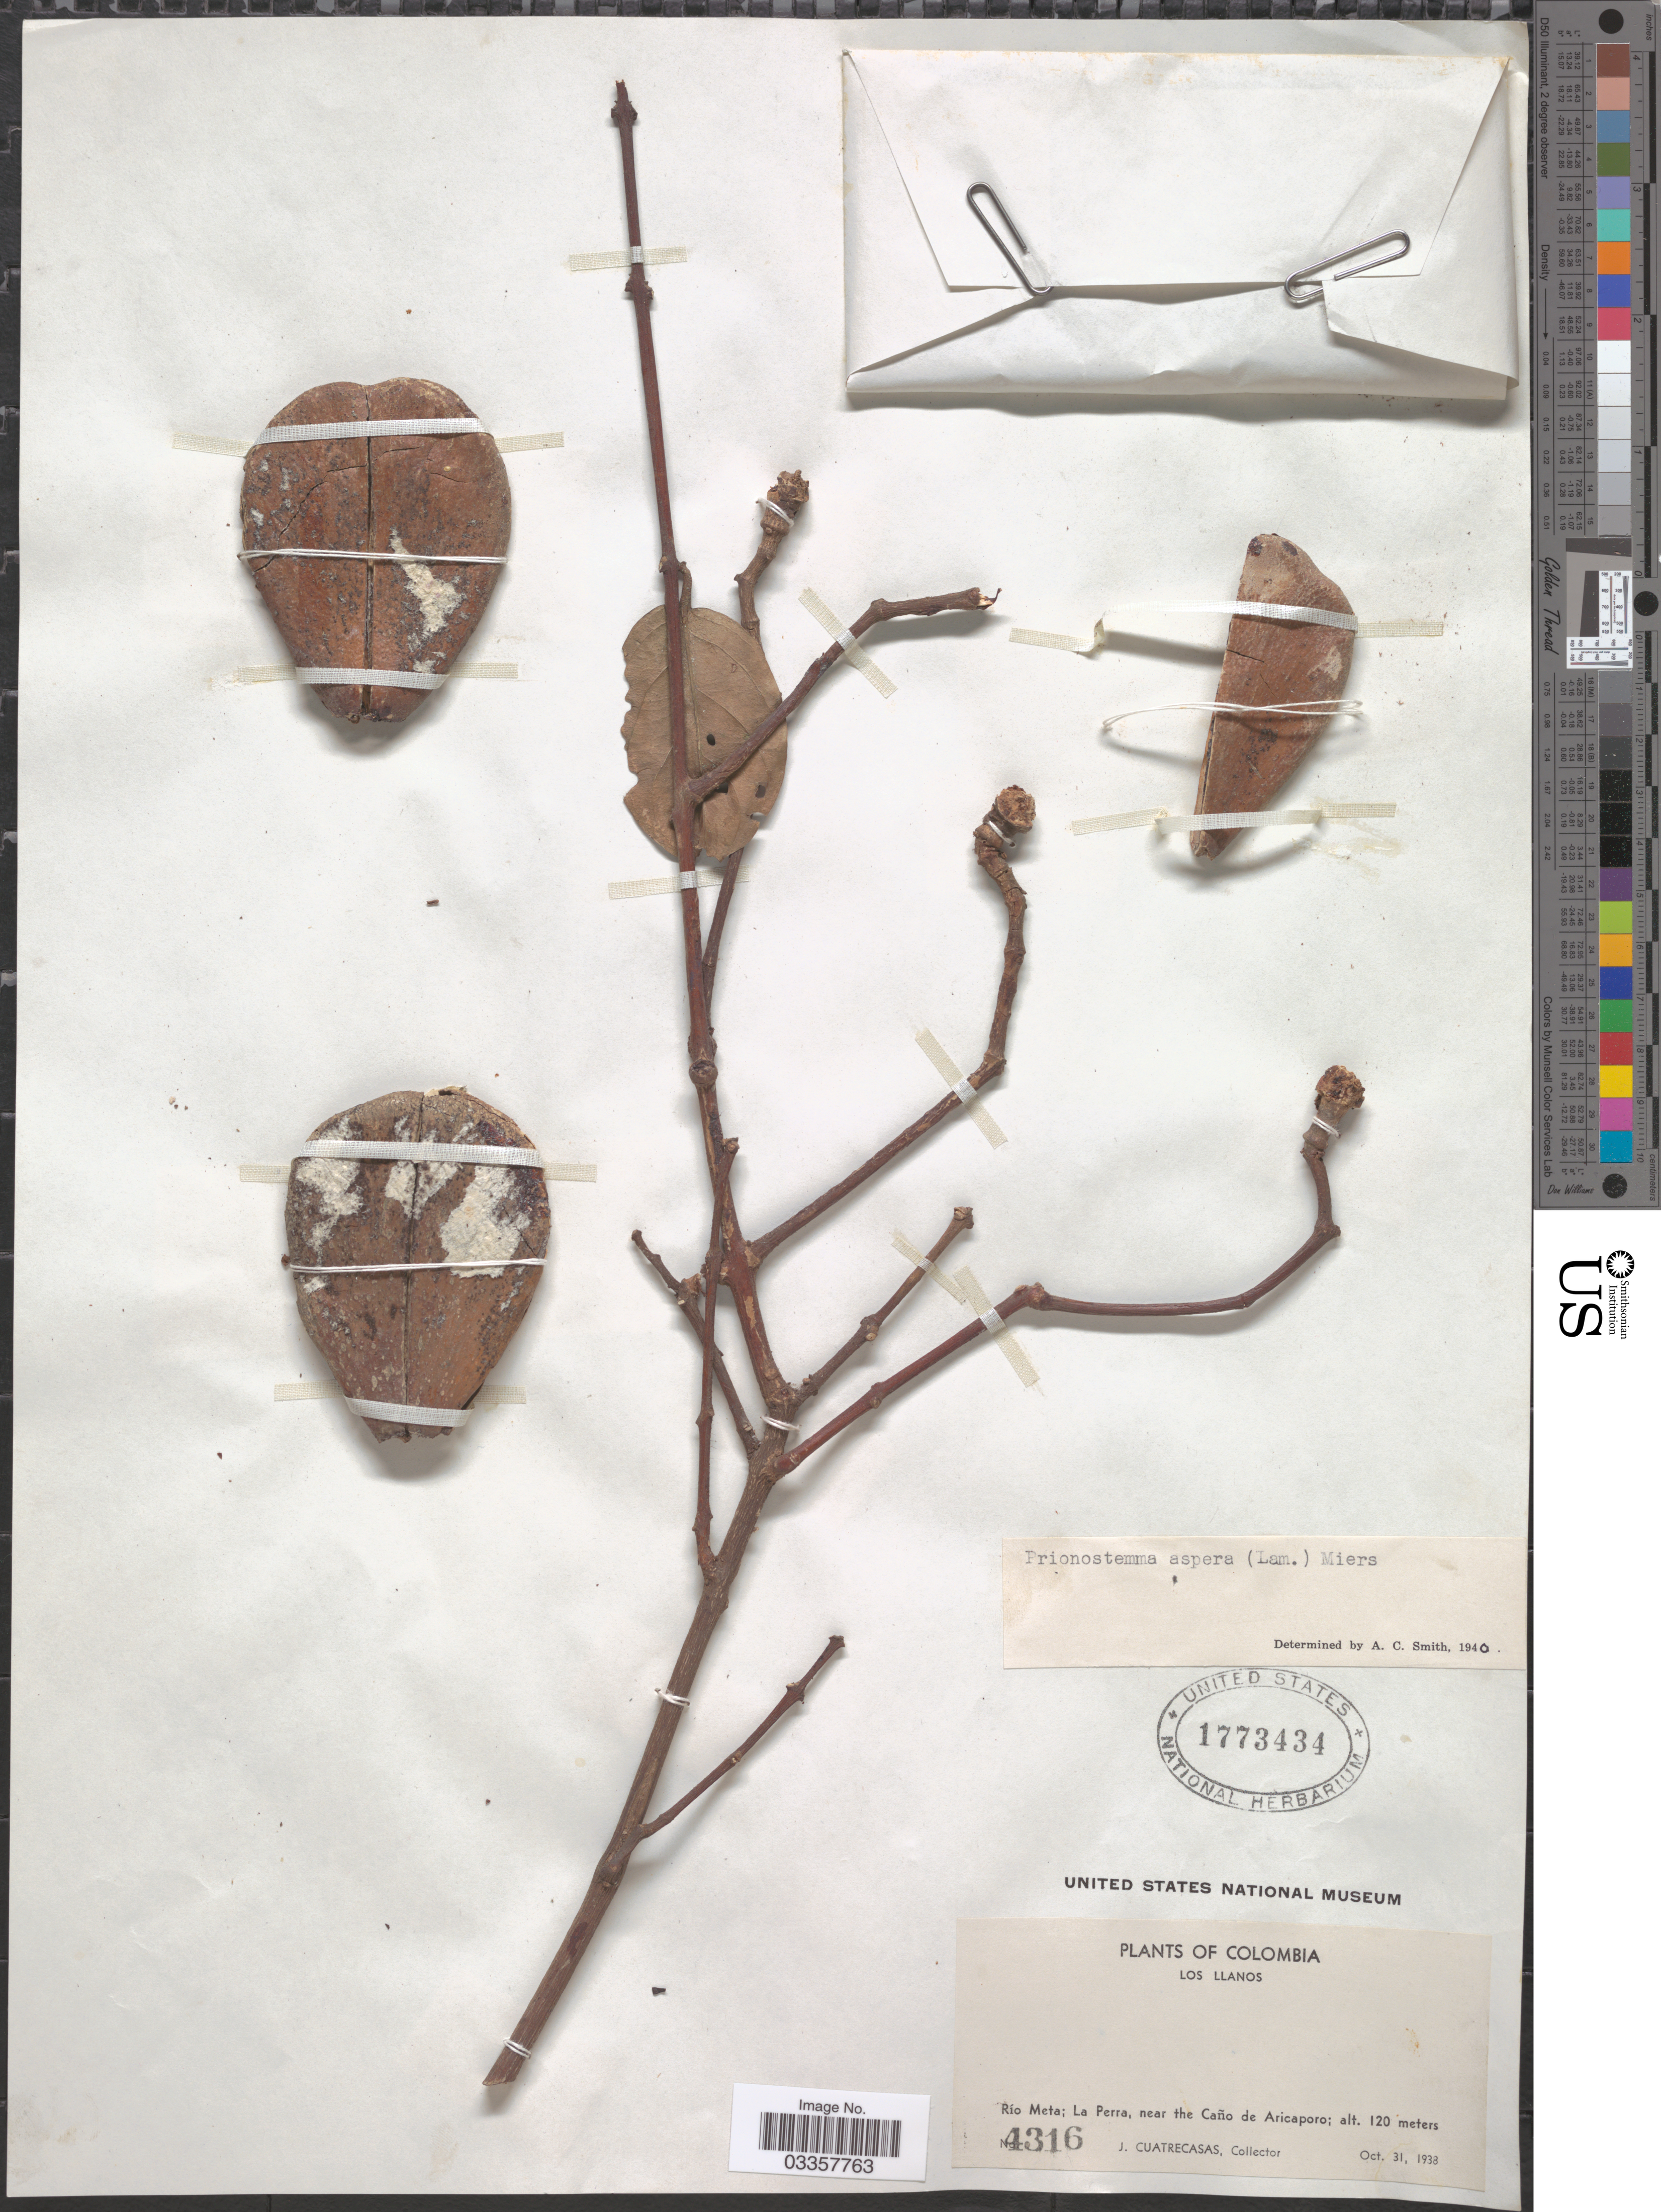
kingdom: Plantae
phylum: Tracheophyta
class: Magnoliopsida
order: Celastrales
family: Celastraceae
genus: Prionostemma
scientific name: Prionostemma aspera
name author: (Lam.) Miers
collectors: J. Cuatrecasas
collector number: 4316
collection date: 1938-10-31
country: Colombia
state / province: Meta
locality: Los Llanos. Río Meta; La Perra, near the Caño de Aricaporo.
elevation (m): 120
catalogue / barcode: US 1773434